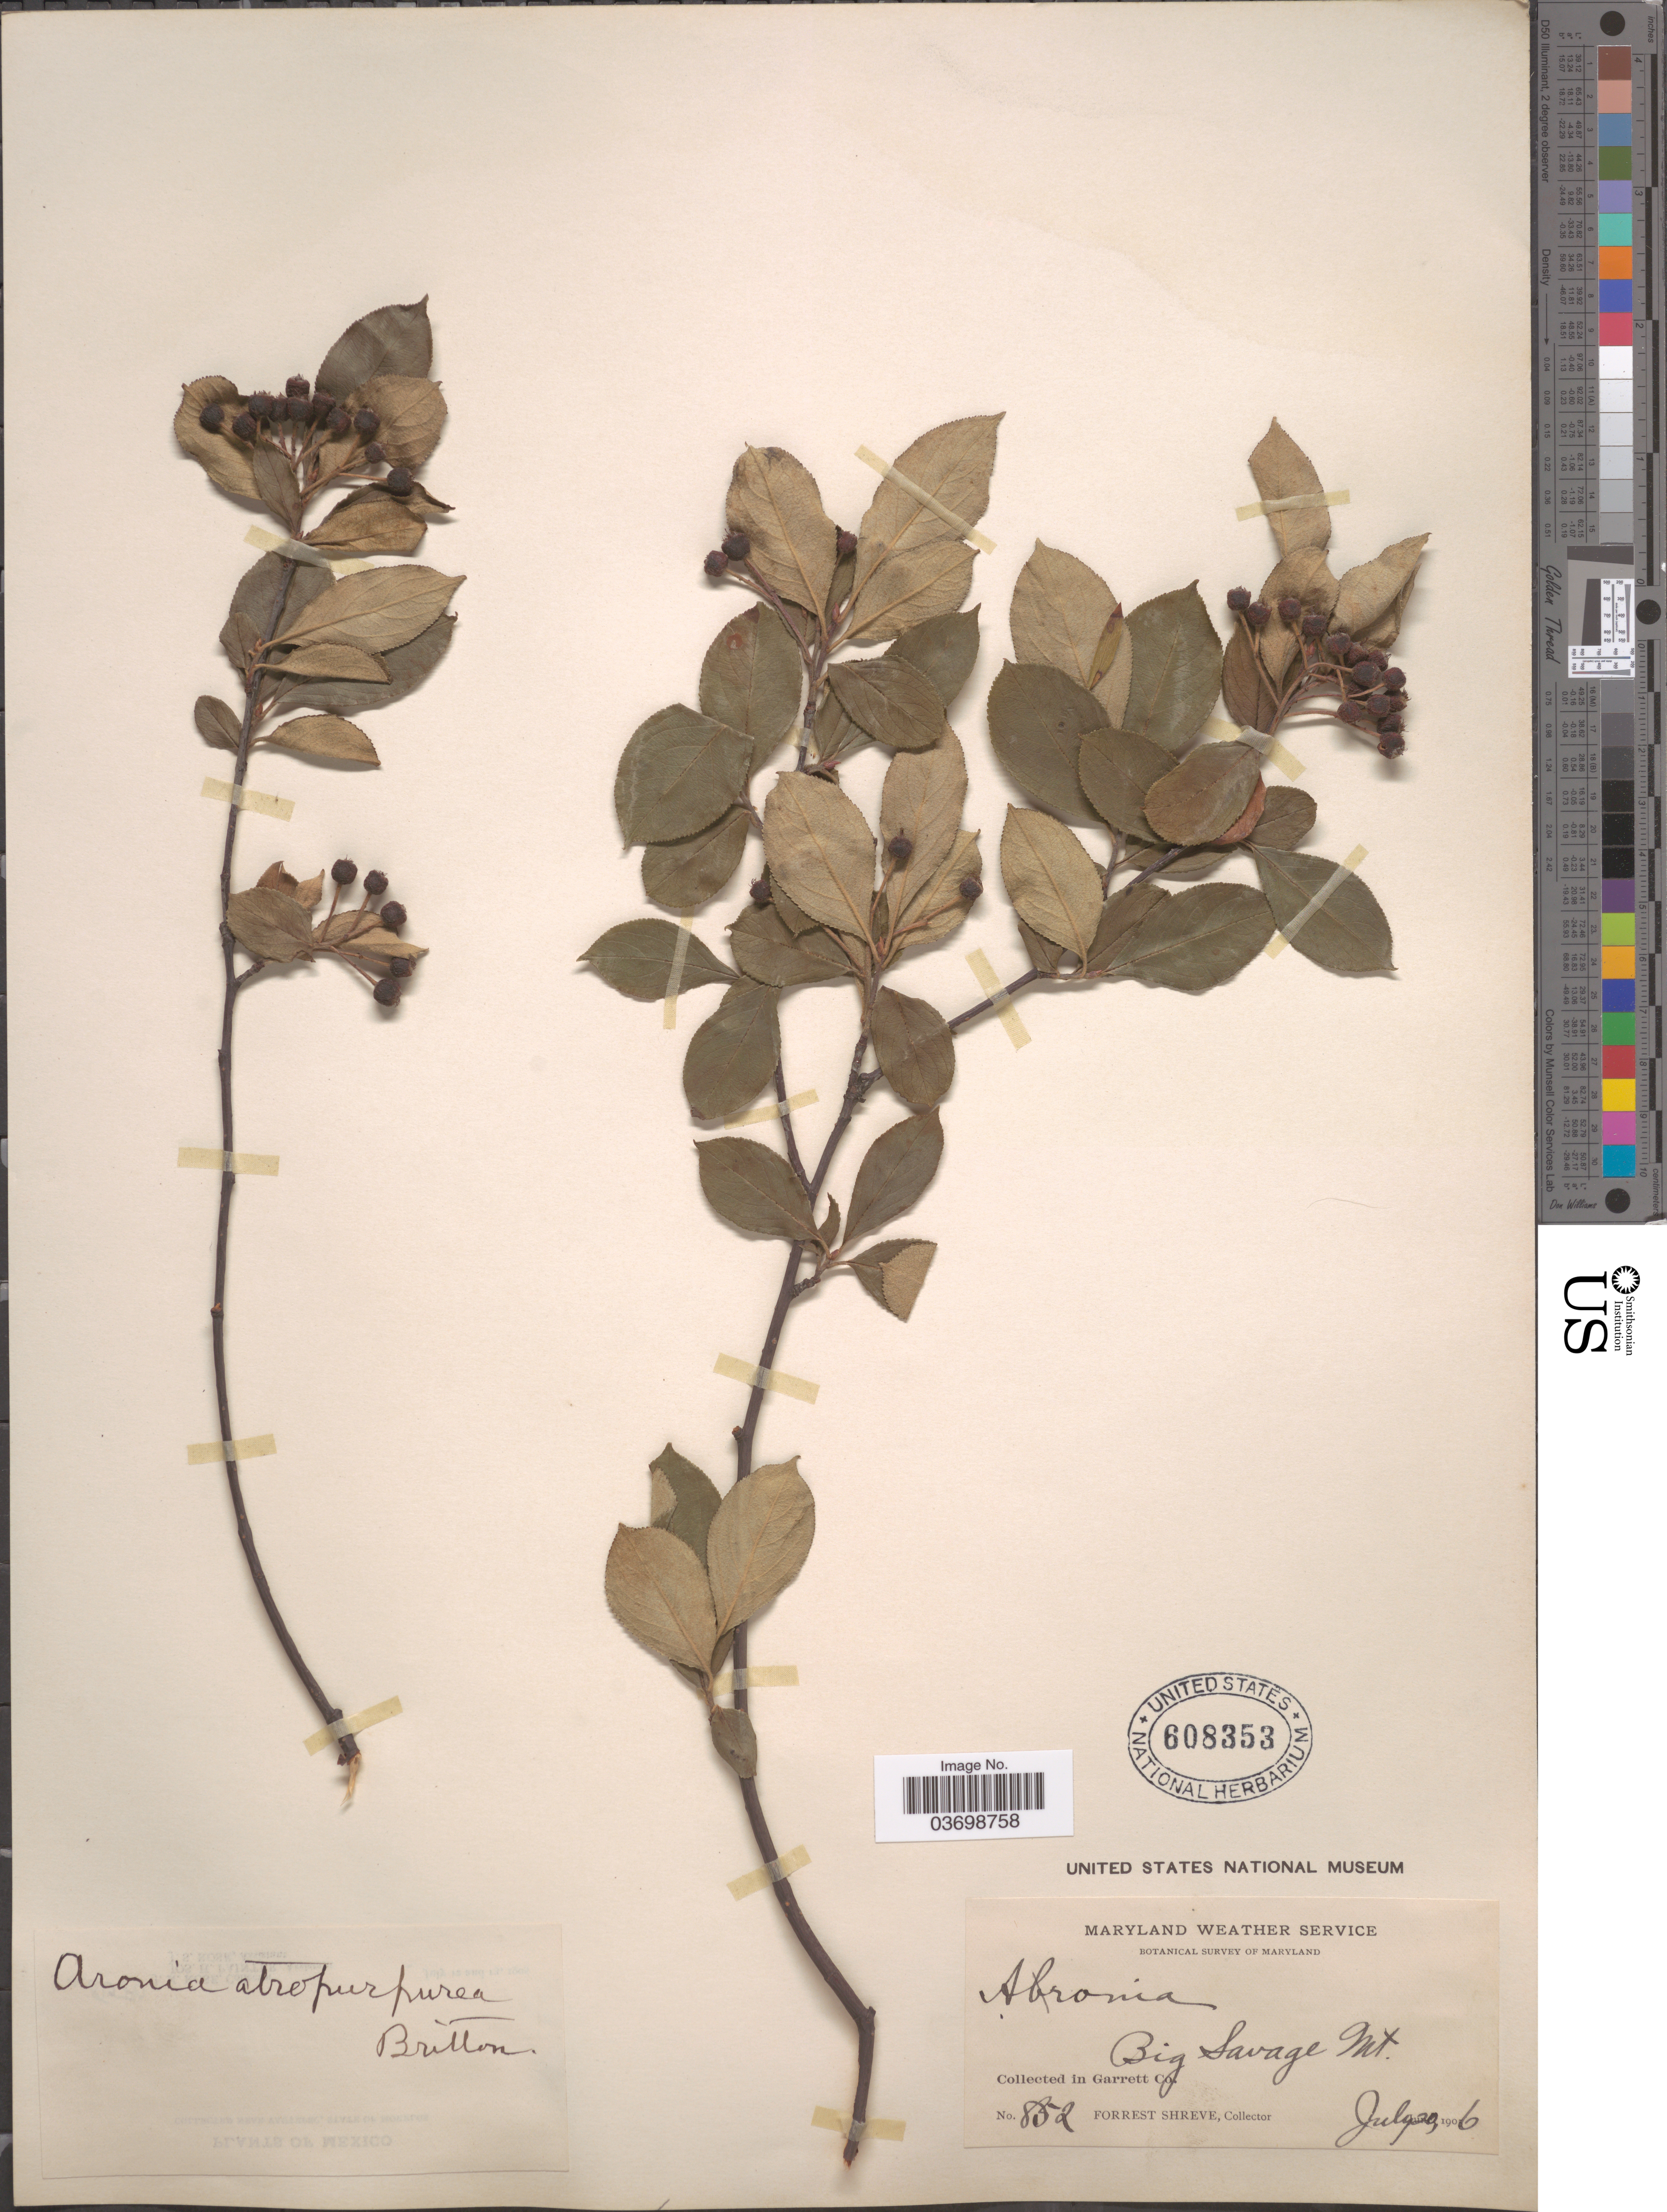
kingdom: Plantae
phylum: Tracheophyta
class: Magnoliopsida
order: Rosales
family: Rosaceae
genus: Aronia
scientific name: Aronia arbutifolia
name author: (L.) Pers.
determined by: Strong, M. T., (US), Smithsonian Institution - National Museum of Natural History (UNITED STATES)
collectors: F. Shreve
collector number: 852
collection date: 1906-07-20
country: United States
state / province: Maryland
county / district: Garrett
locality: Big Savage Mt. Garrett Co.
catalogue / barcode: US 608353